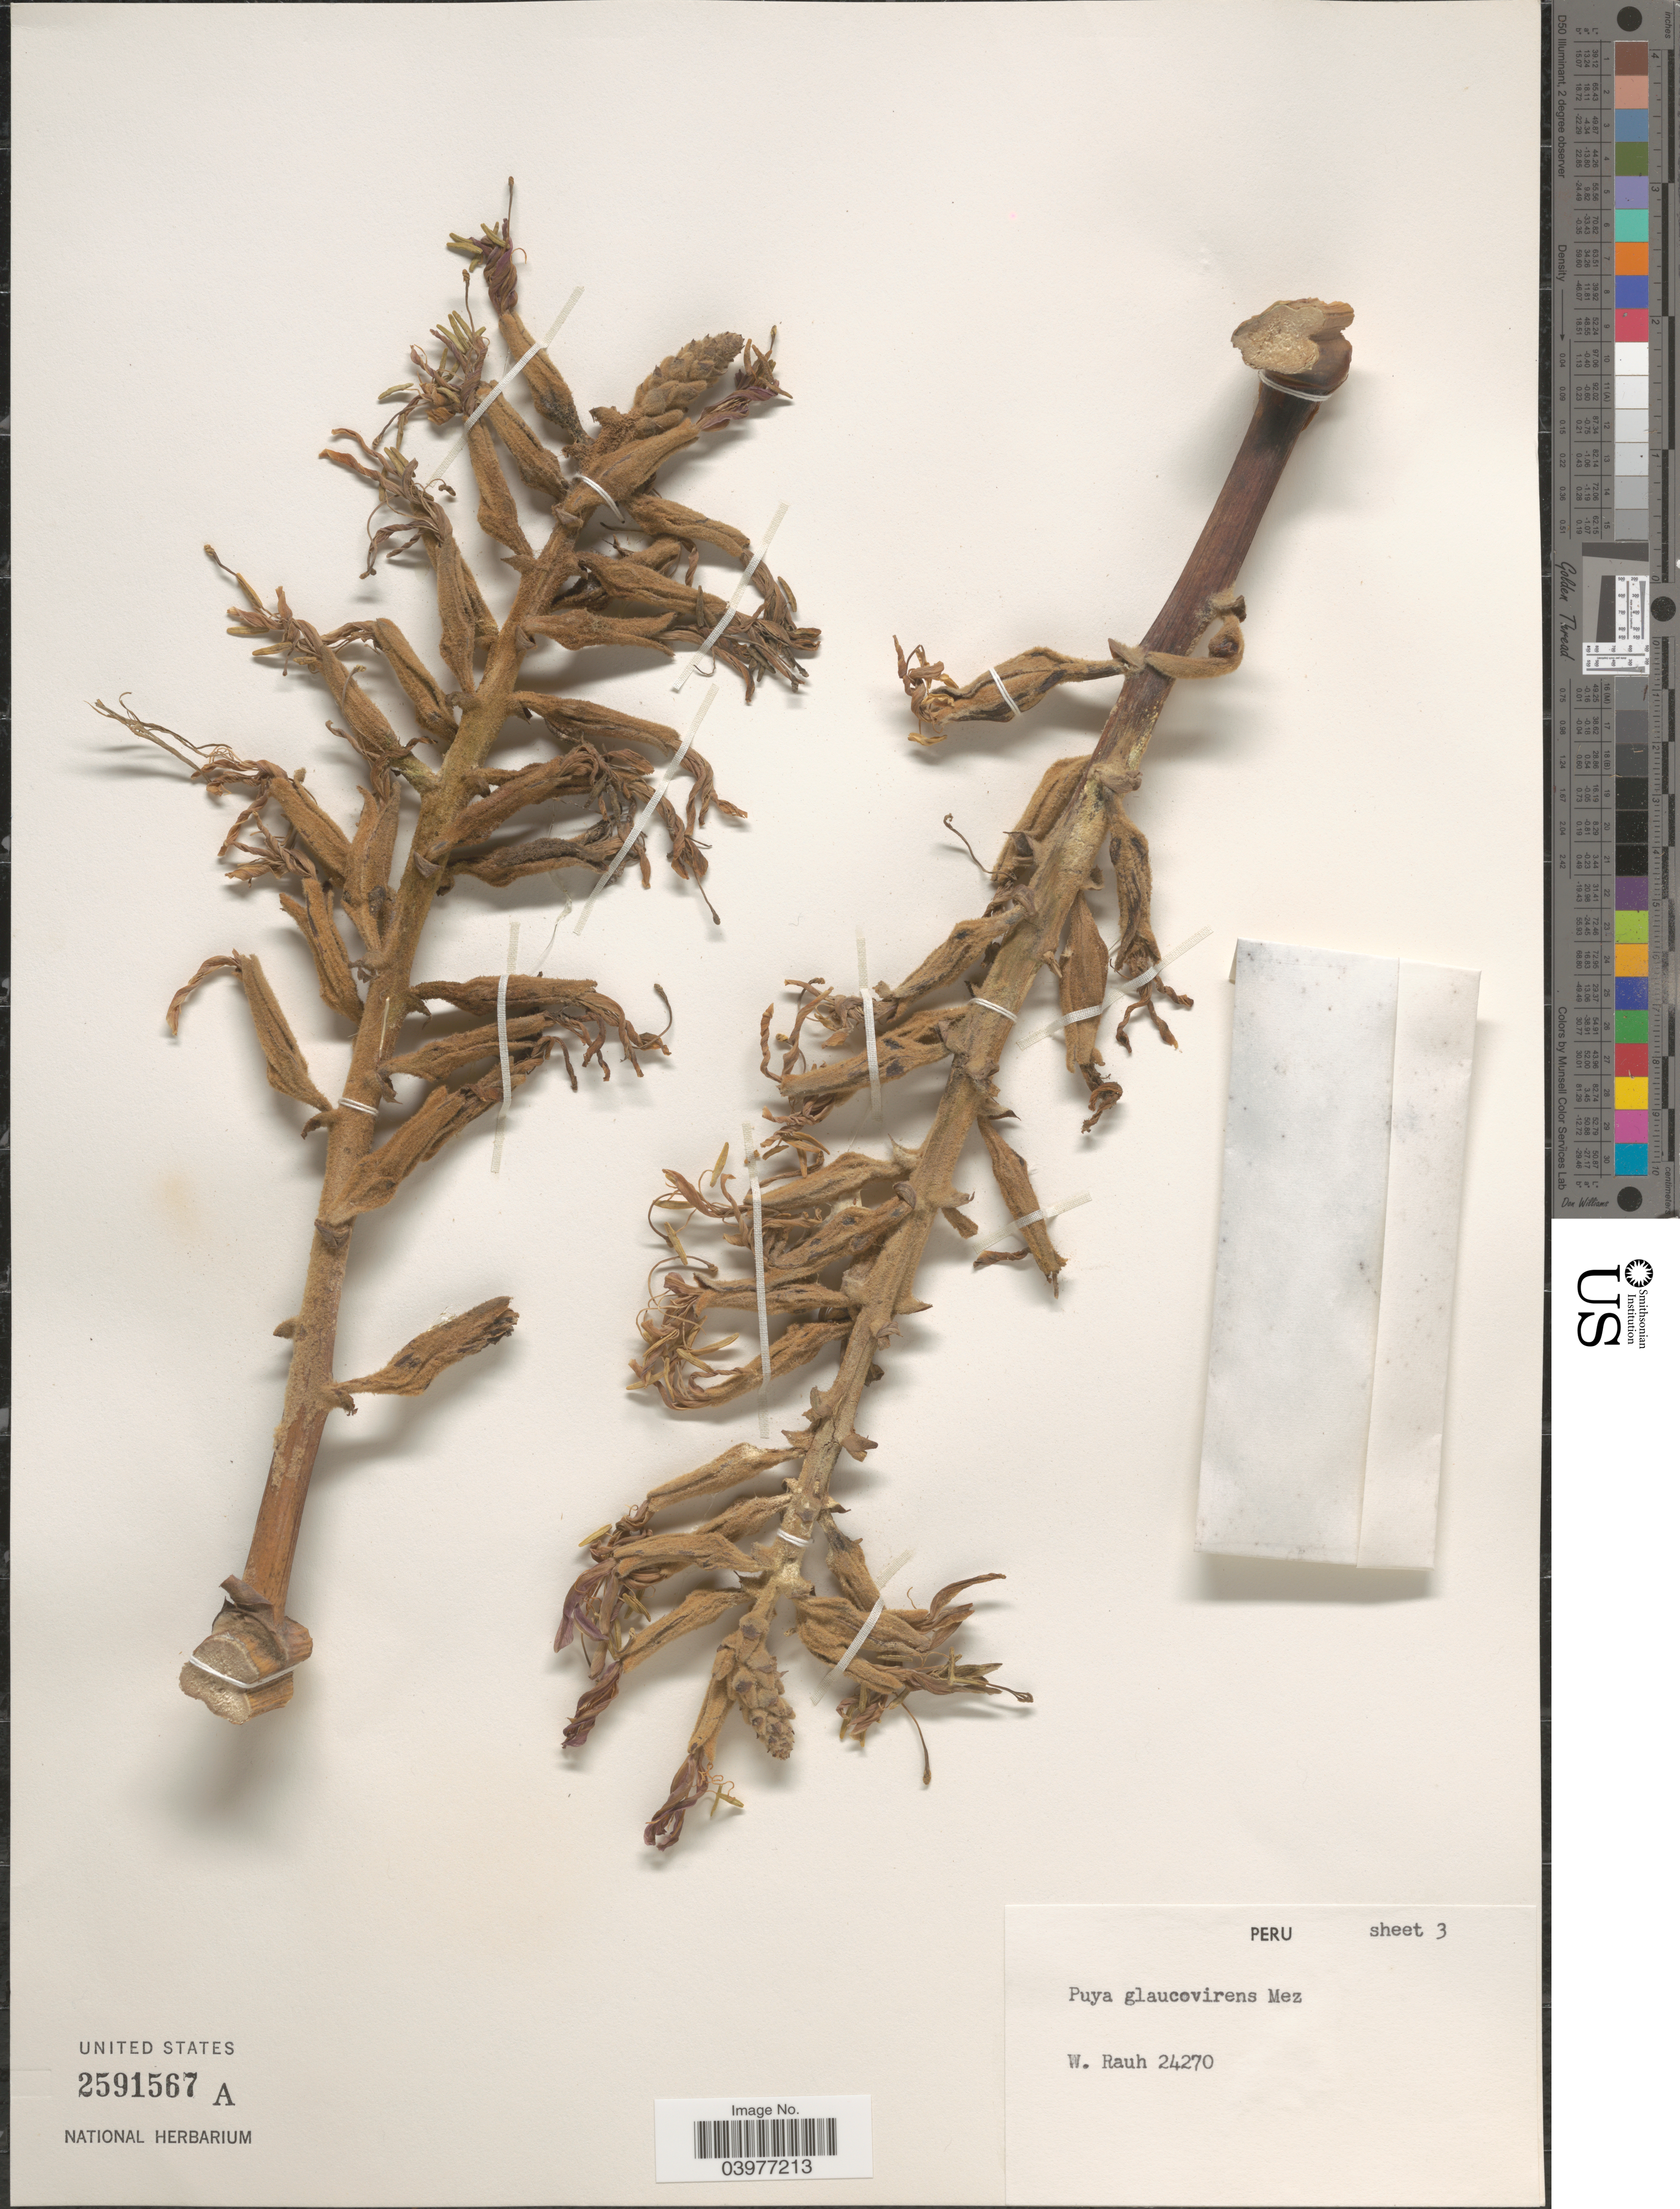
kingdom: Plantae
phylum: Tracheophyta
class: Liliopsida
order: Poales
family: Bromeliaceae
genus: Puya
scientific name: Puya glaucovirens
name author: Mez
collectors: W. Rauh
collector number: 24270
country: Peru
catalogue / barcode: US 2591567A